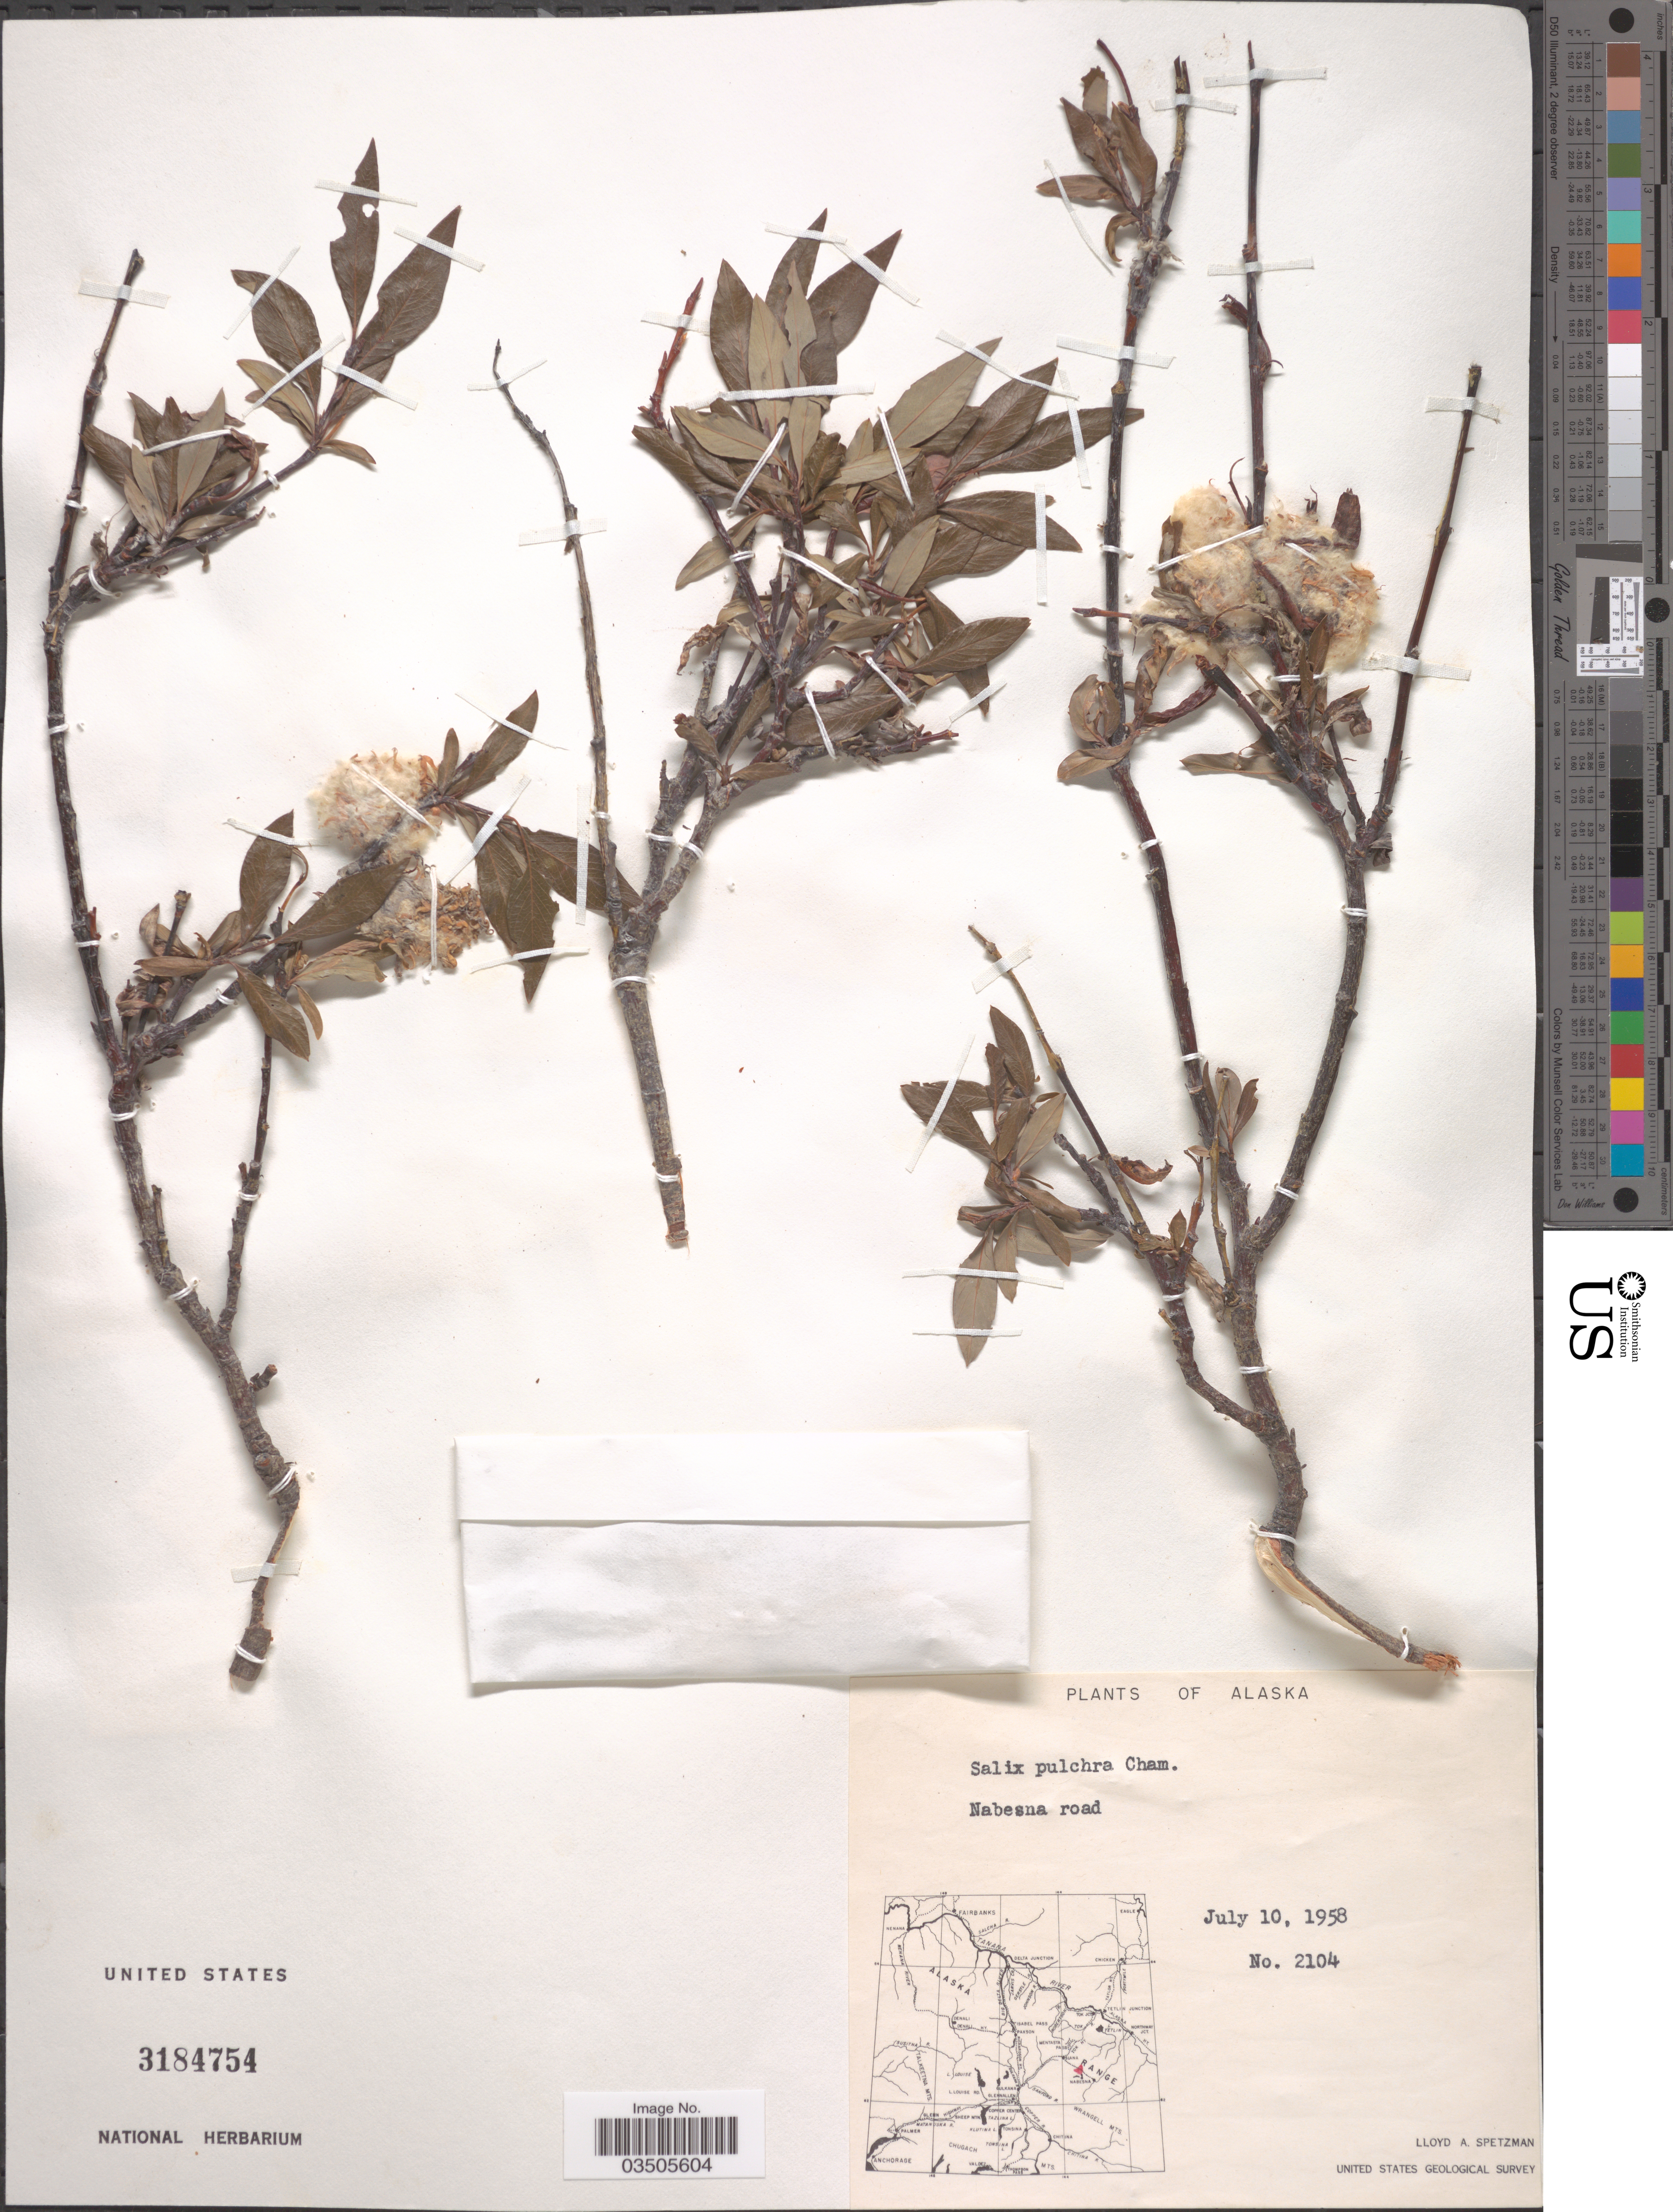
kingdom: Plantae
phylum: Tracheophyta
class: Magnoliopsida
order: Malpighiales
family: Salicaceae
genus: Salix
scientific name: Salix pulchra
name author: Cham.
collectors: L. Spetzman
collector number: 2104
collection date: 1958-07-10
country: United States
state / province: Alaska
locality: Nabesna road.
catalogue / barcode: US 3184754